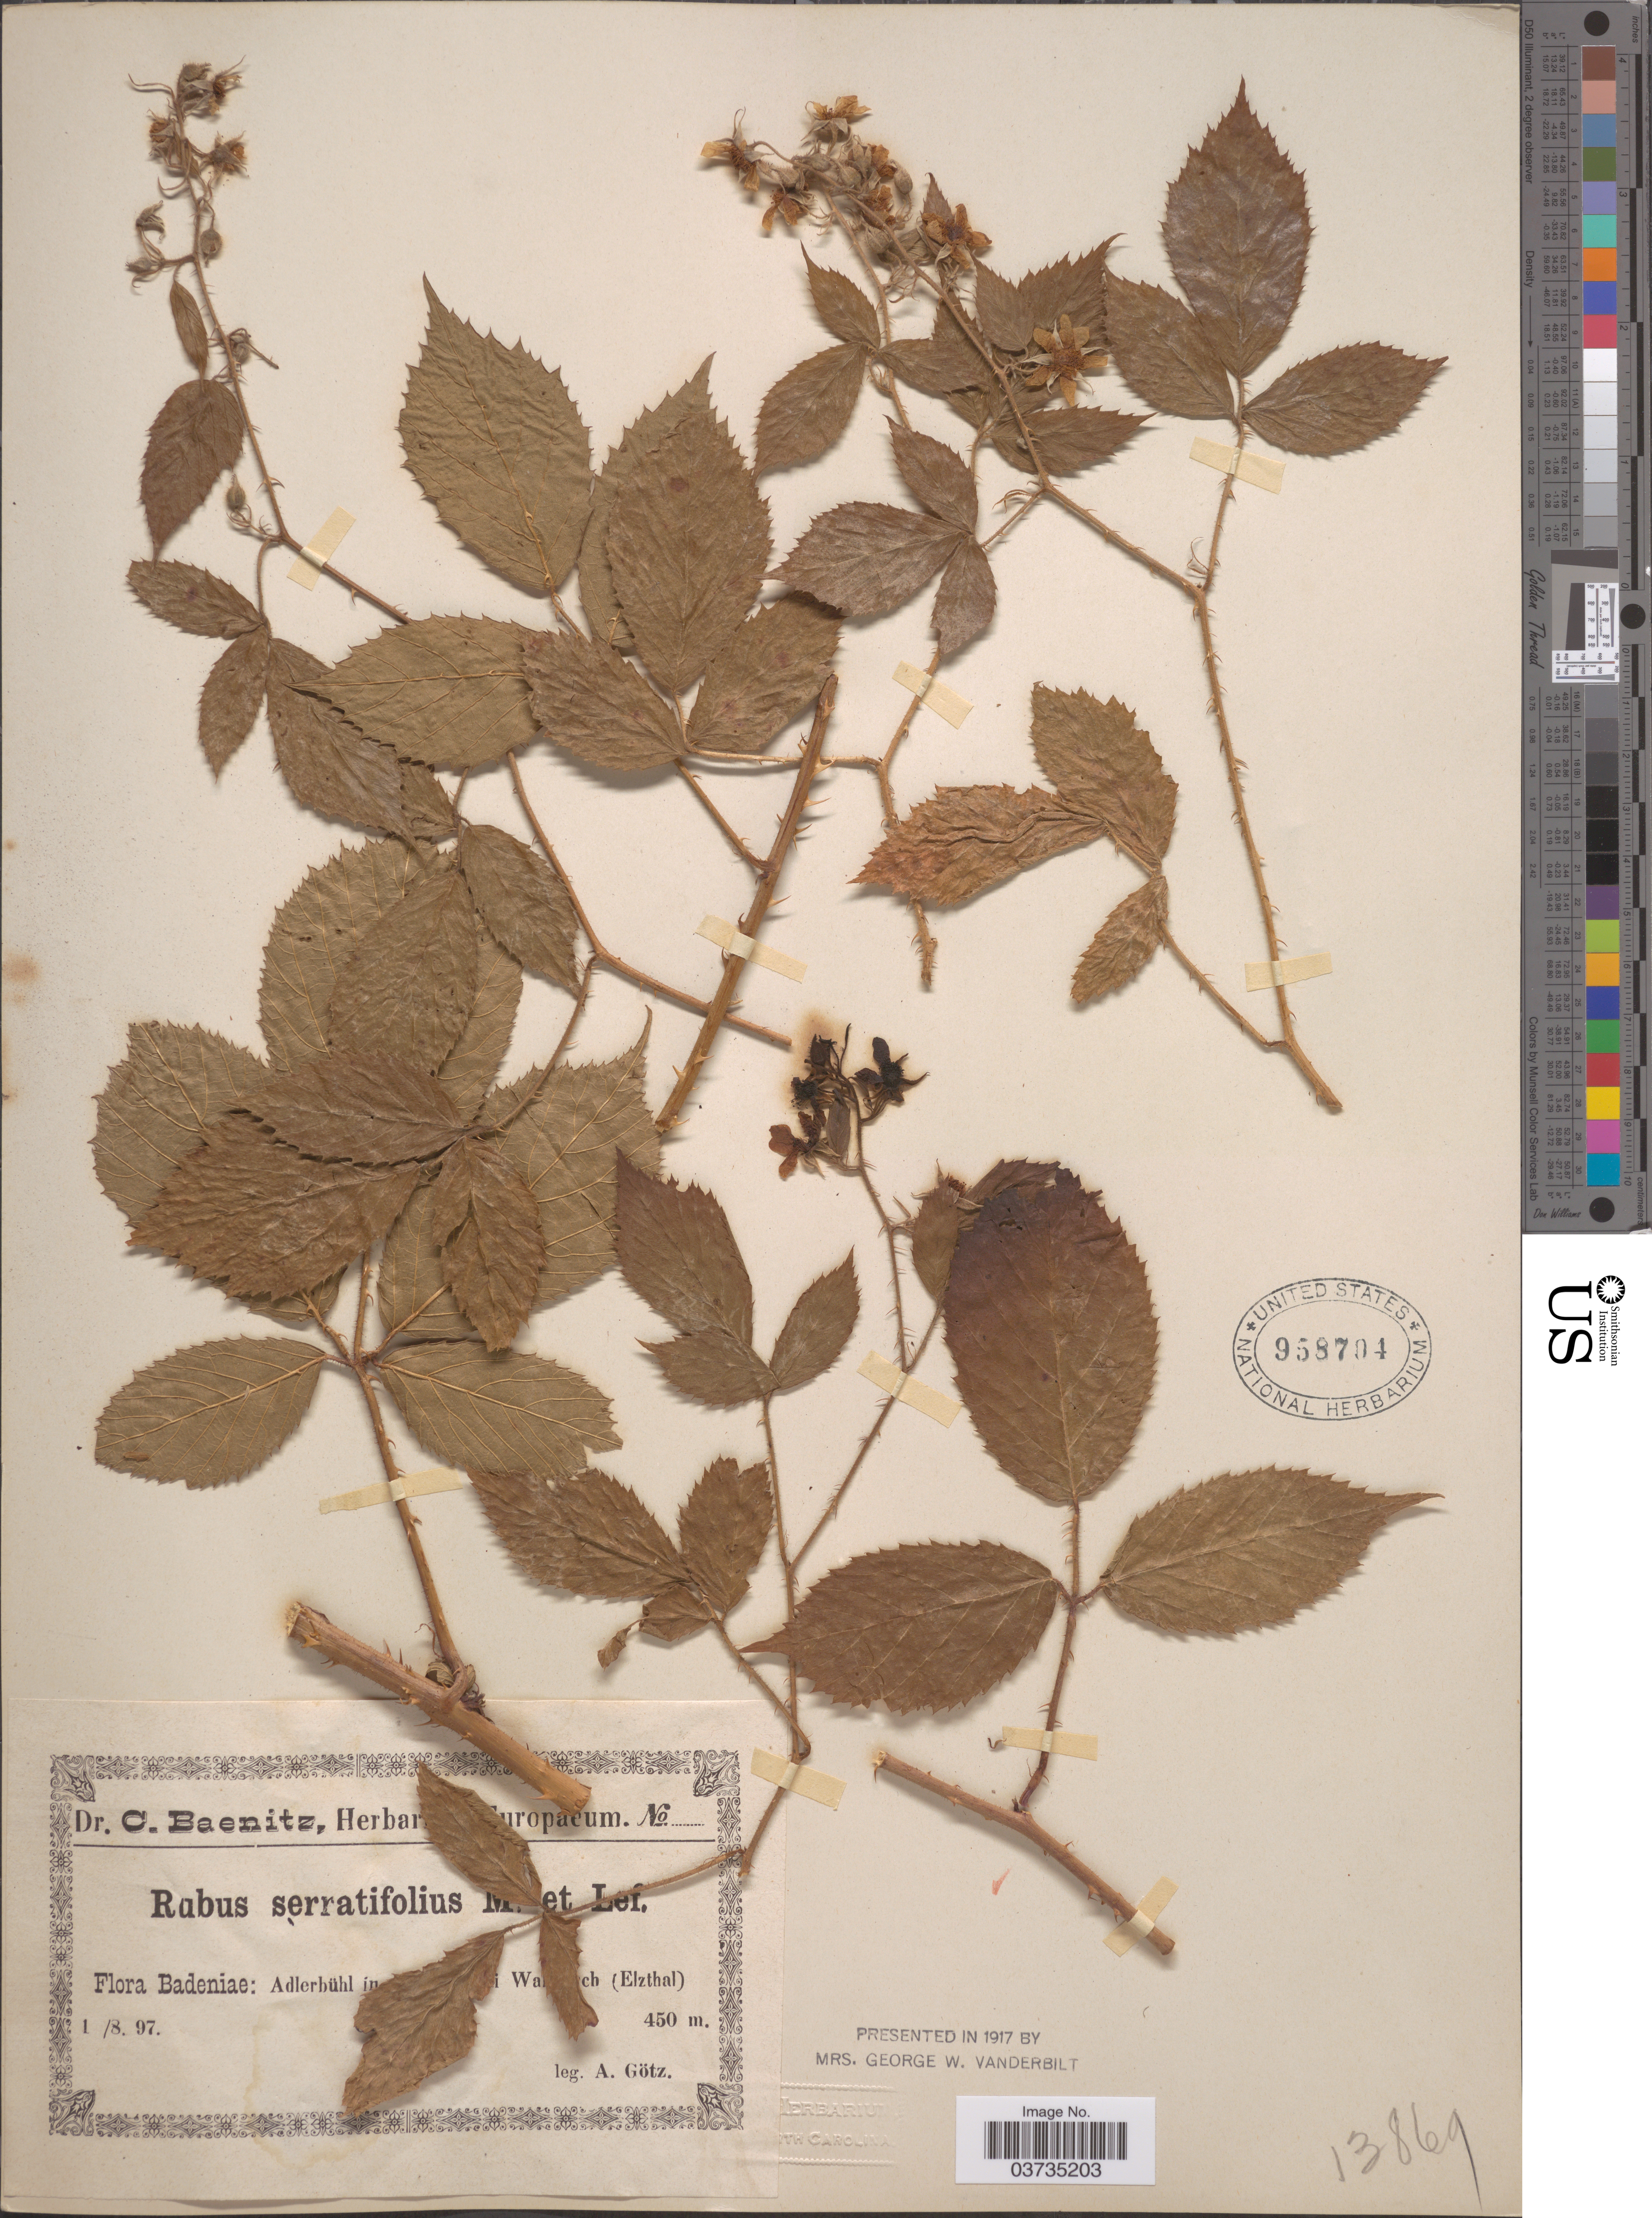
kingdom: Plantae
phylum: Tracheophyta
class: Magnoliopsida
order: Rosales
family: Rosaceae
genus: Rubus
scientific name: Rubus serratifolius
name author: T.T. Yu & L.T. Lu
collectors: A. Götz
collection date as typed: Transcribed d/m/y: 1/8/97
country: Germany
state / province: Baden-Württemberg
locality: Badeniae: Adlerbühl in [illegible text] [illegible text]i Wa[illegible text]ch (Elzthal).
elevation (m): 450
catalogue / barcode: US 958704